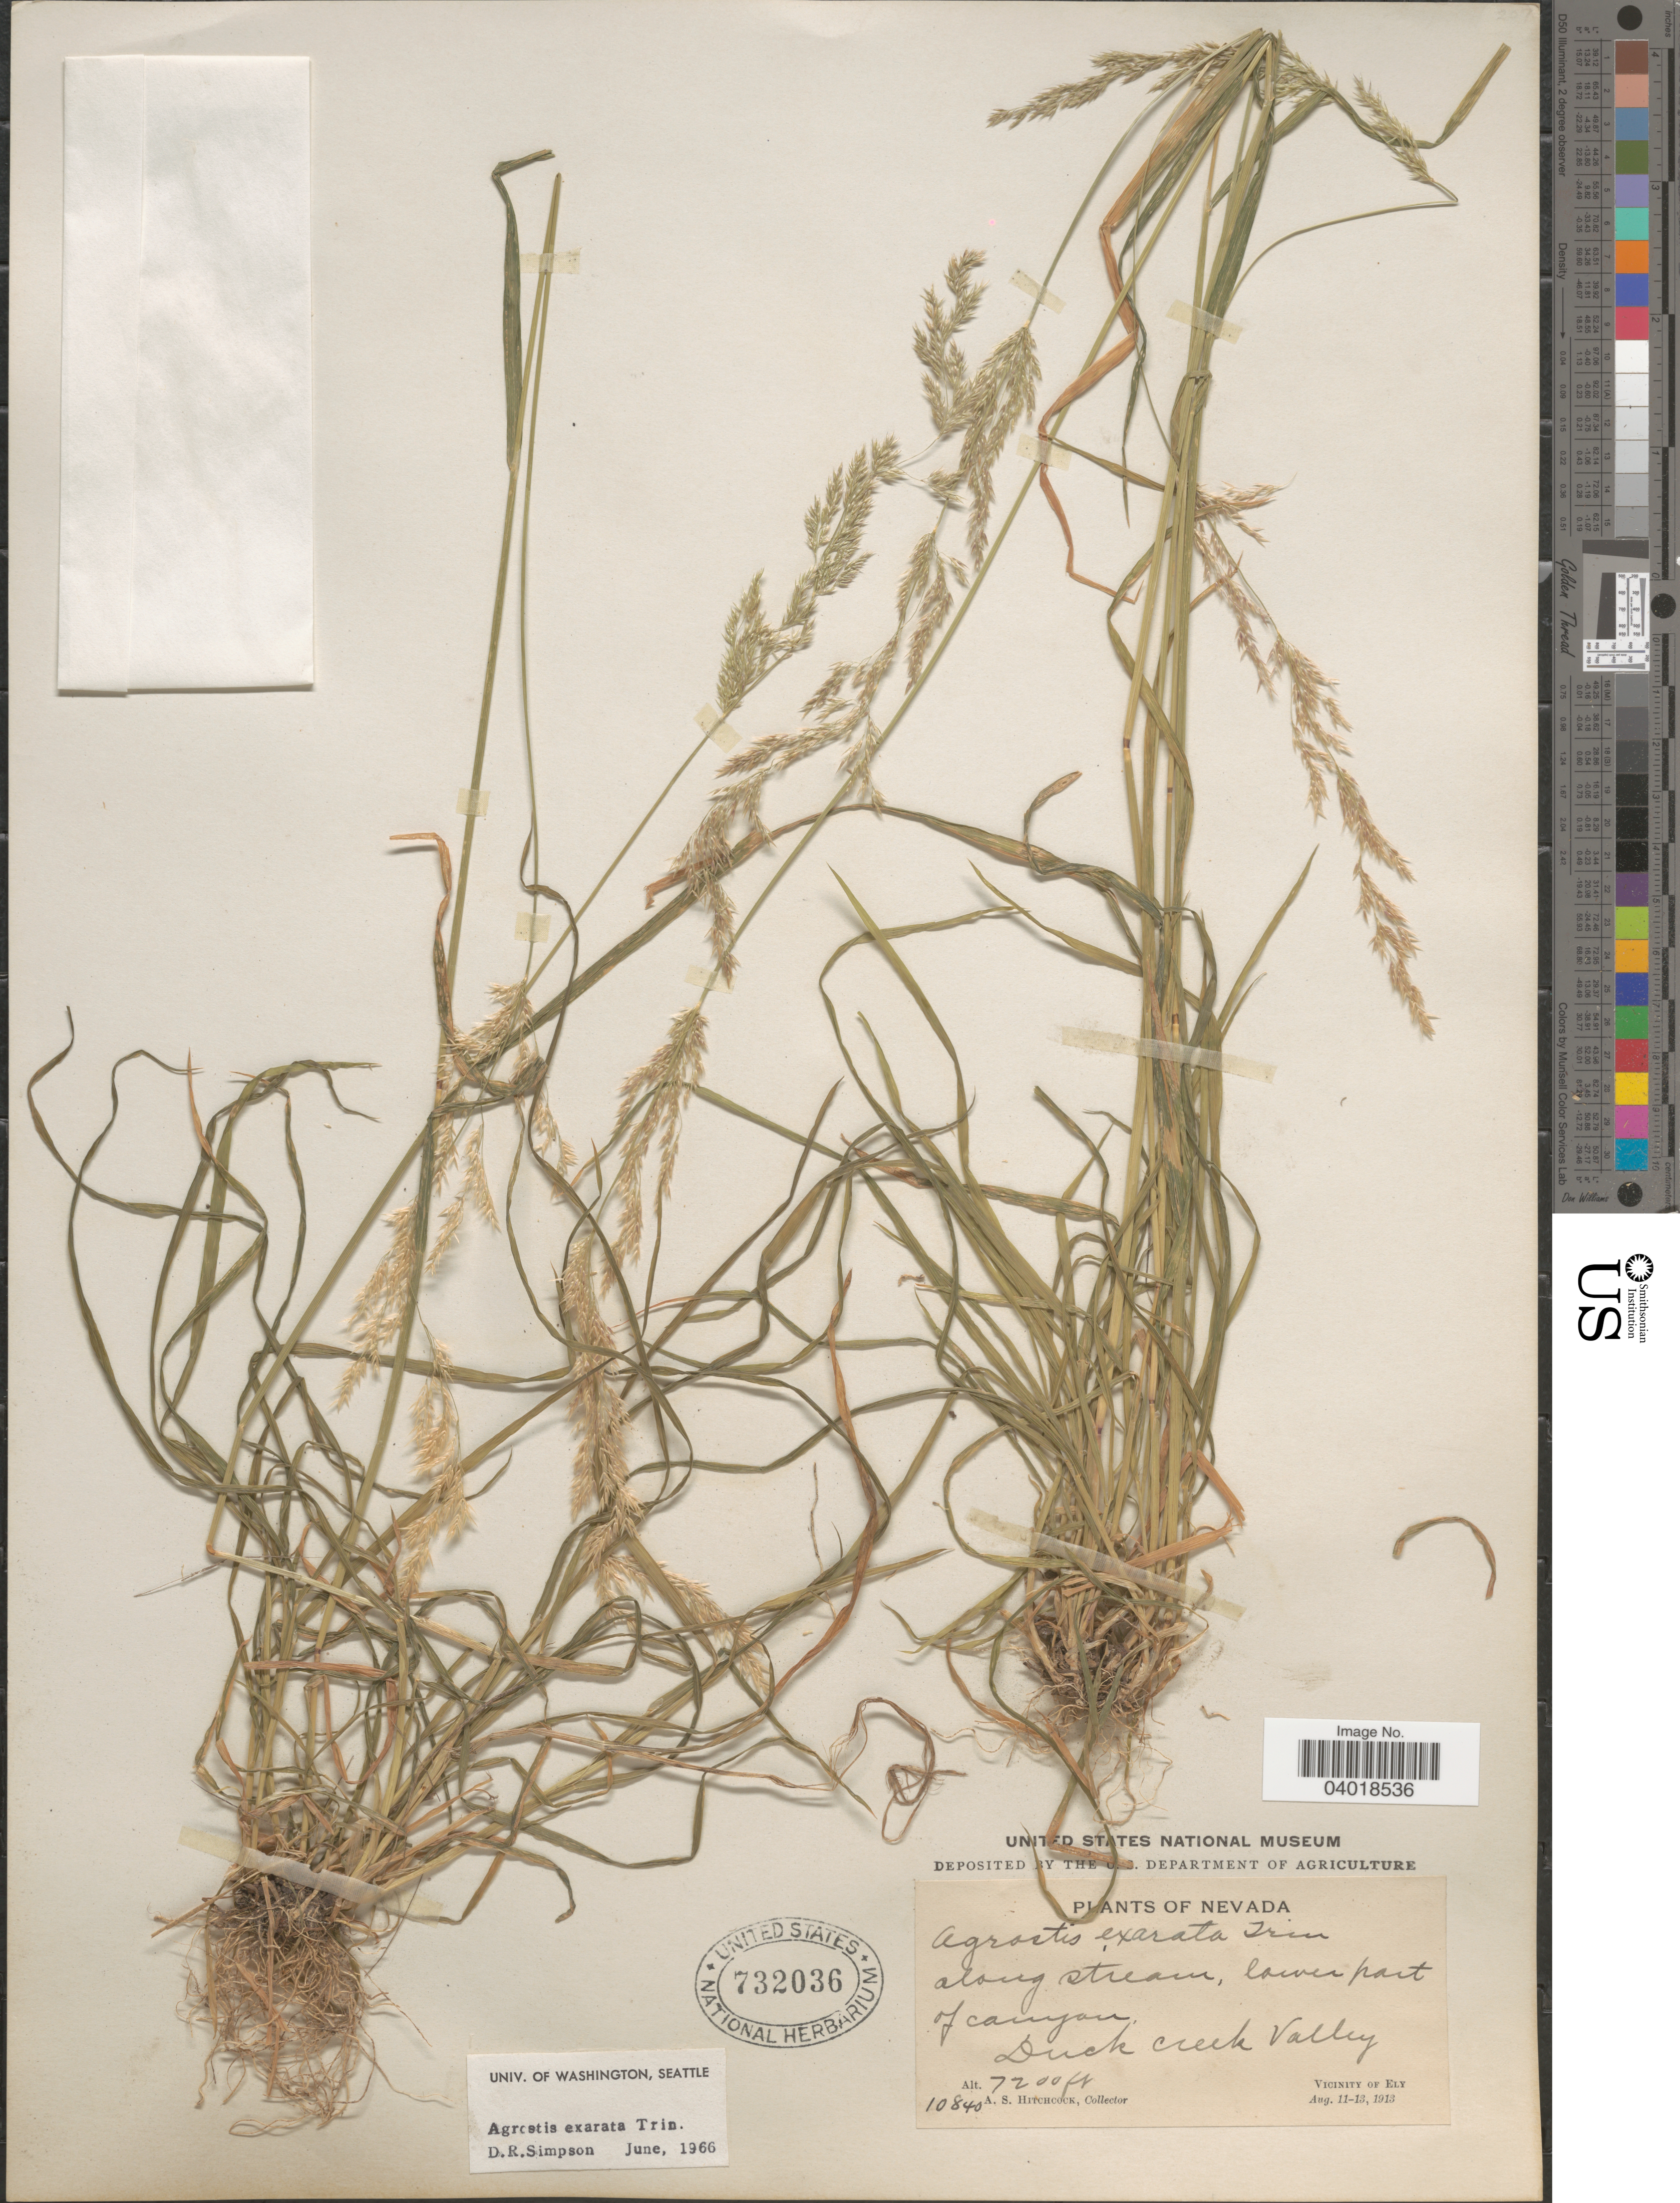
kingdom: Plantae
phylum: Tracheophyta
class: Liliopsida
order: Poales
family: Poaceae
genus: Agrostis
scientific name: Agrostis exarata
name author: Trin.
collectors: A. S. Hitchcock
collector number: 10840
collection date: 1913-08-11/1913-08-13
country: United States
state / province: Nevada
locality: Lower part of canyon, Duck creek Valley. Vicinity of Ely.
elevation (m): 2195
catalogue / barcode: US 732036